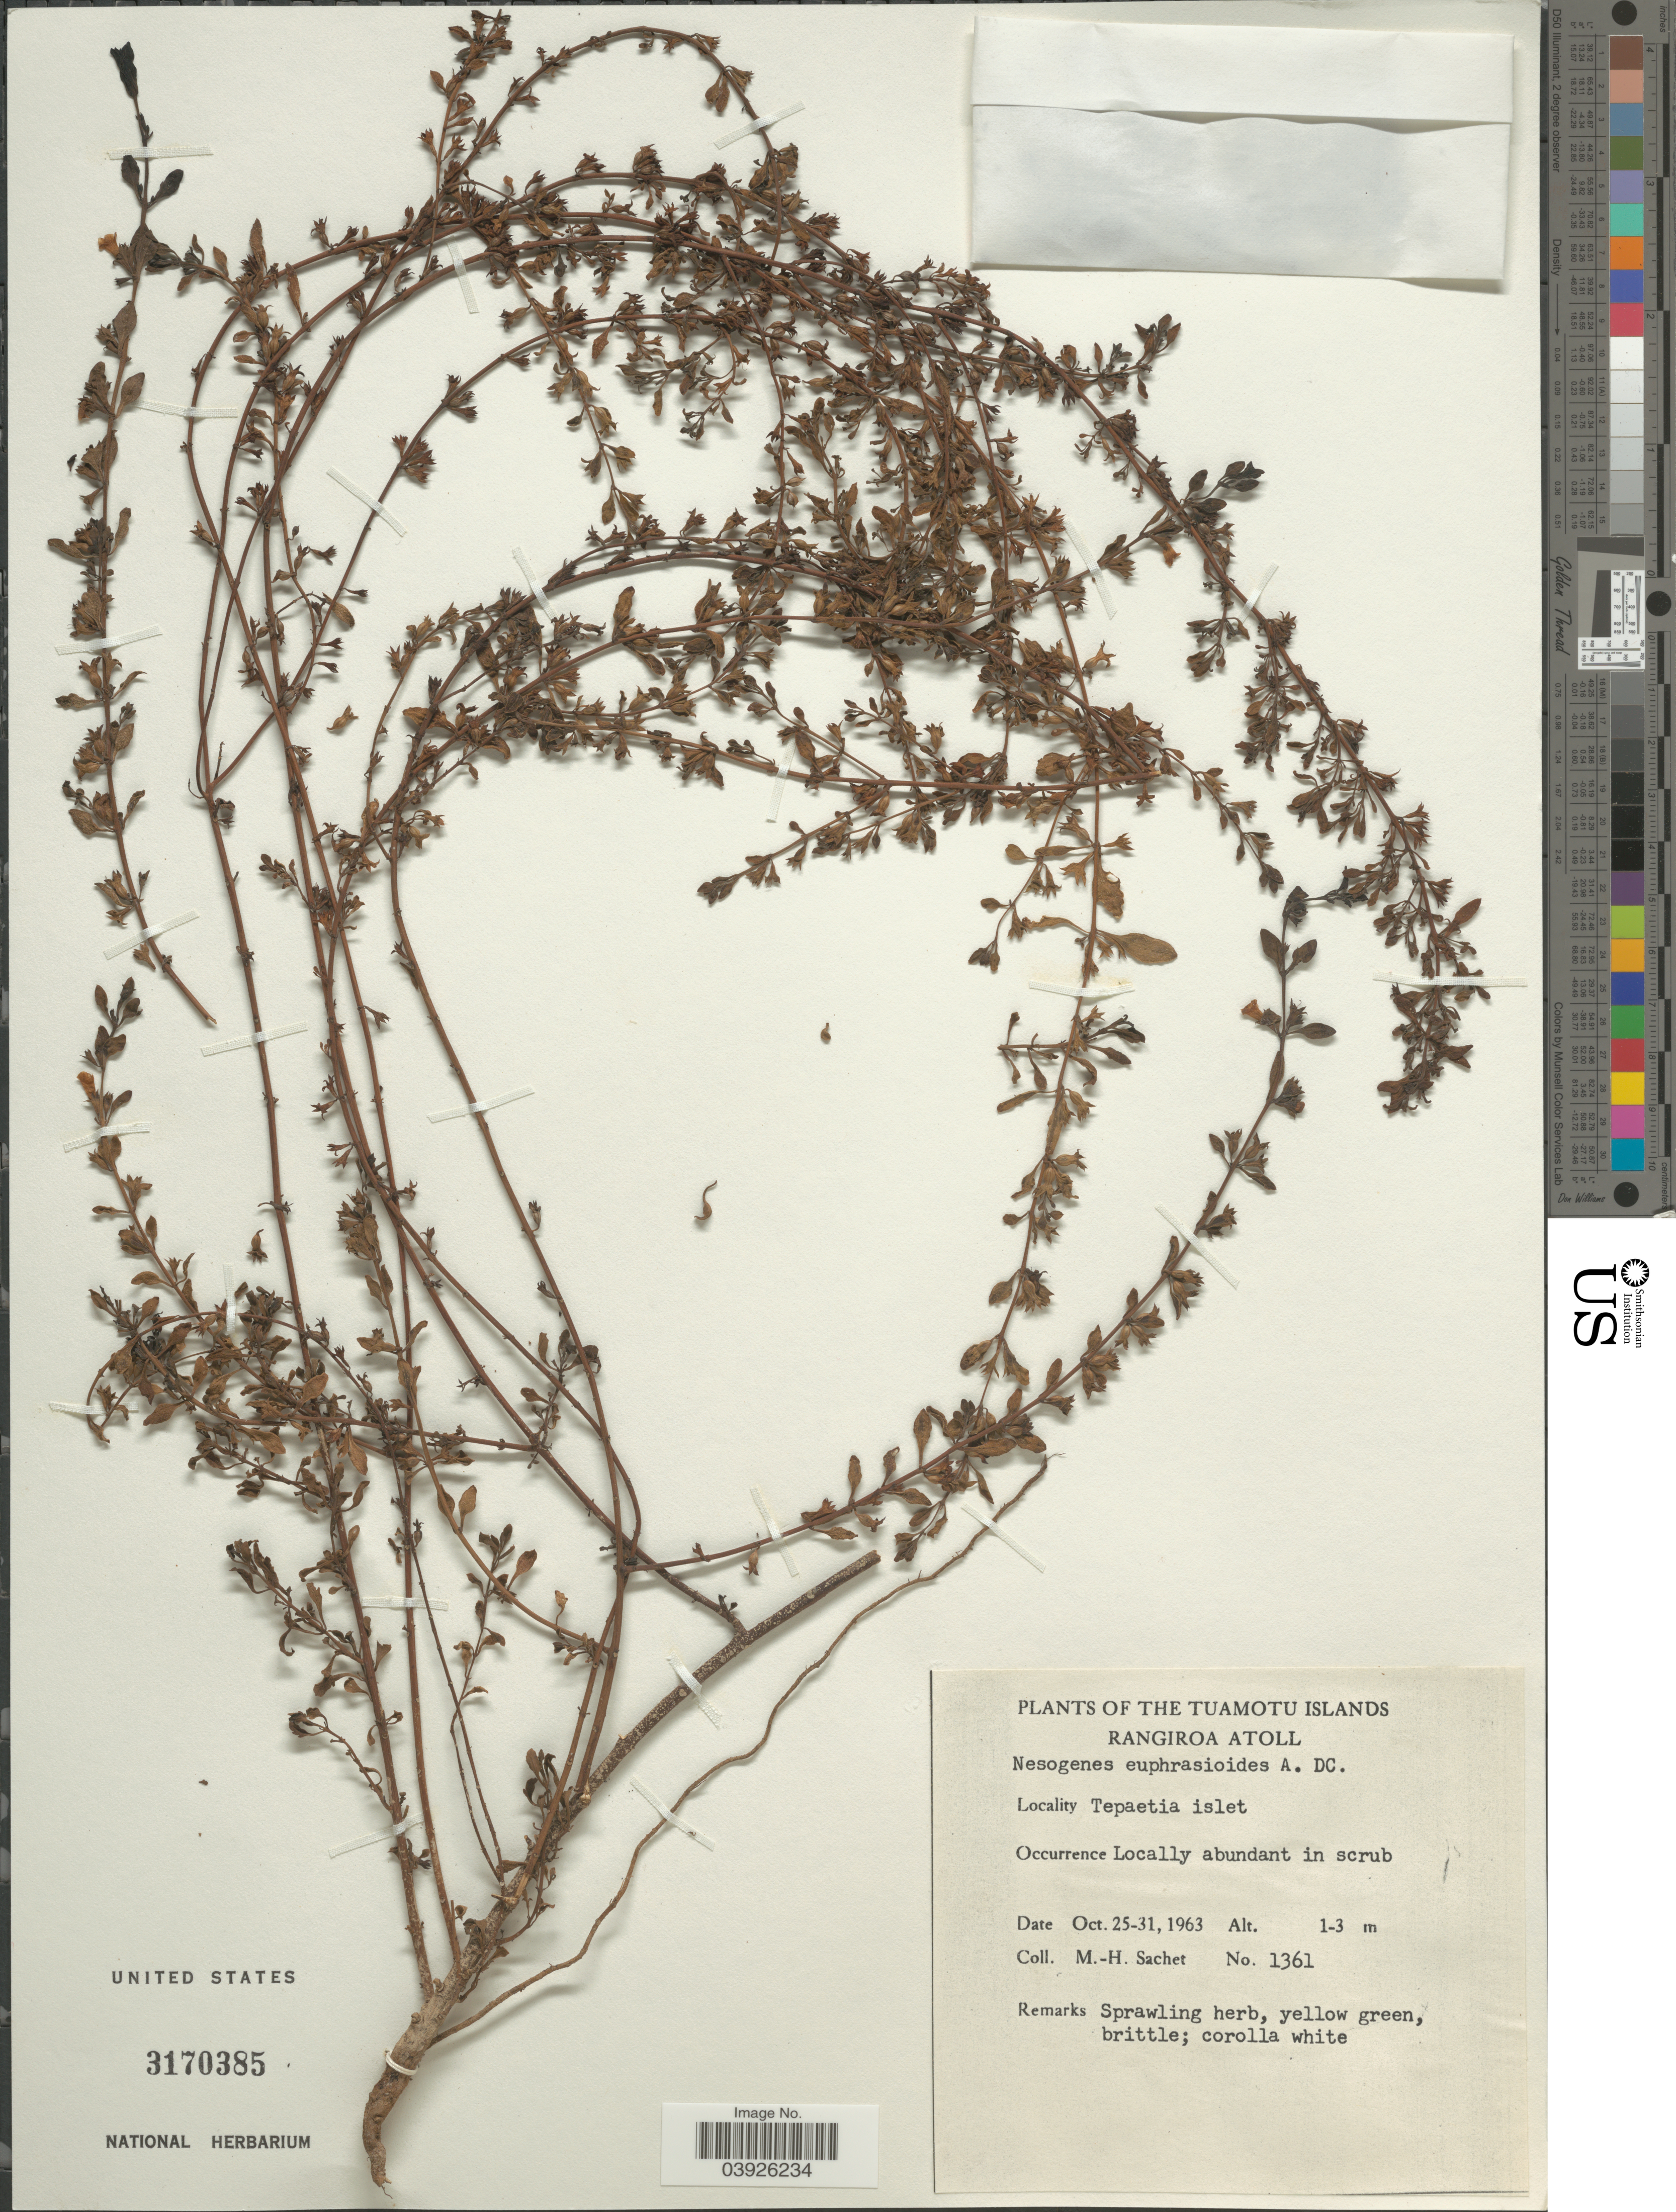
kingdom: Plantae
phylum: Tracheophyta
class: Magnoliopsida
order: Lamiales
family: Orobanchaceae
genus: Nesogenes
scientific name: Nesogenes euphrasioides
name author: (Hook. & Arn.) A. DC.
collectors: M.-H. Sachet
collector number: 1361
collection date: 1963-10-25/1963-10-31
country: French Polynesia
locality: Tuamotu Islands. Rangiroa Atoll. Tepaetia islet.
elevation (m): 1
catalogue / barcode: US 3170385